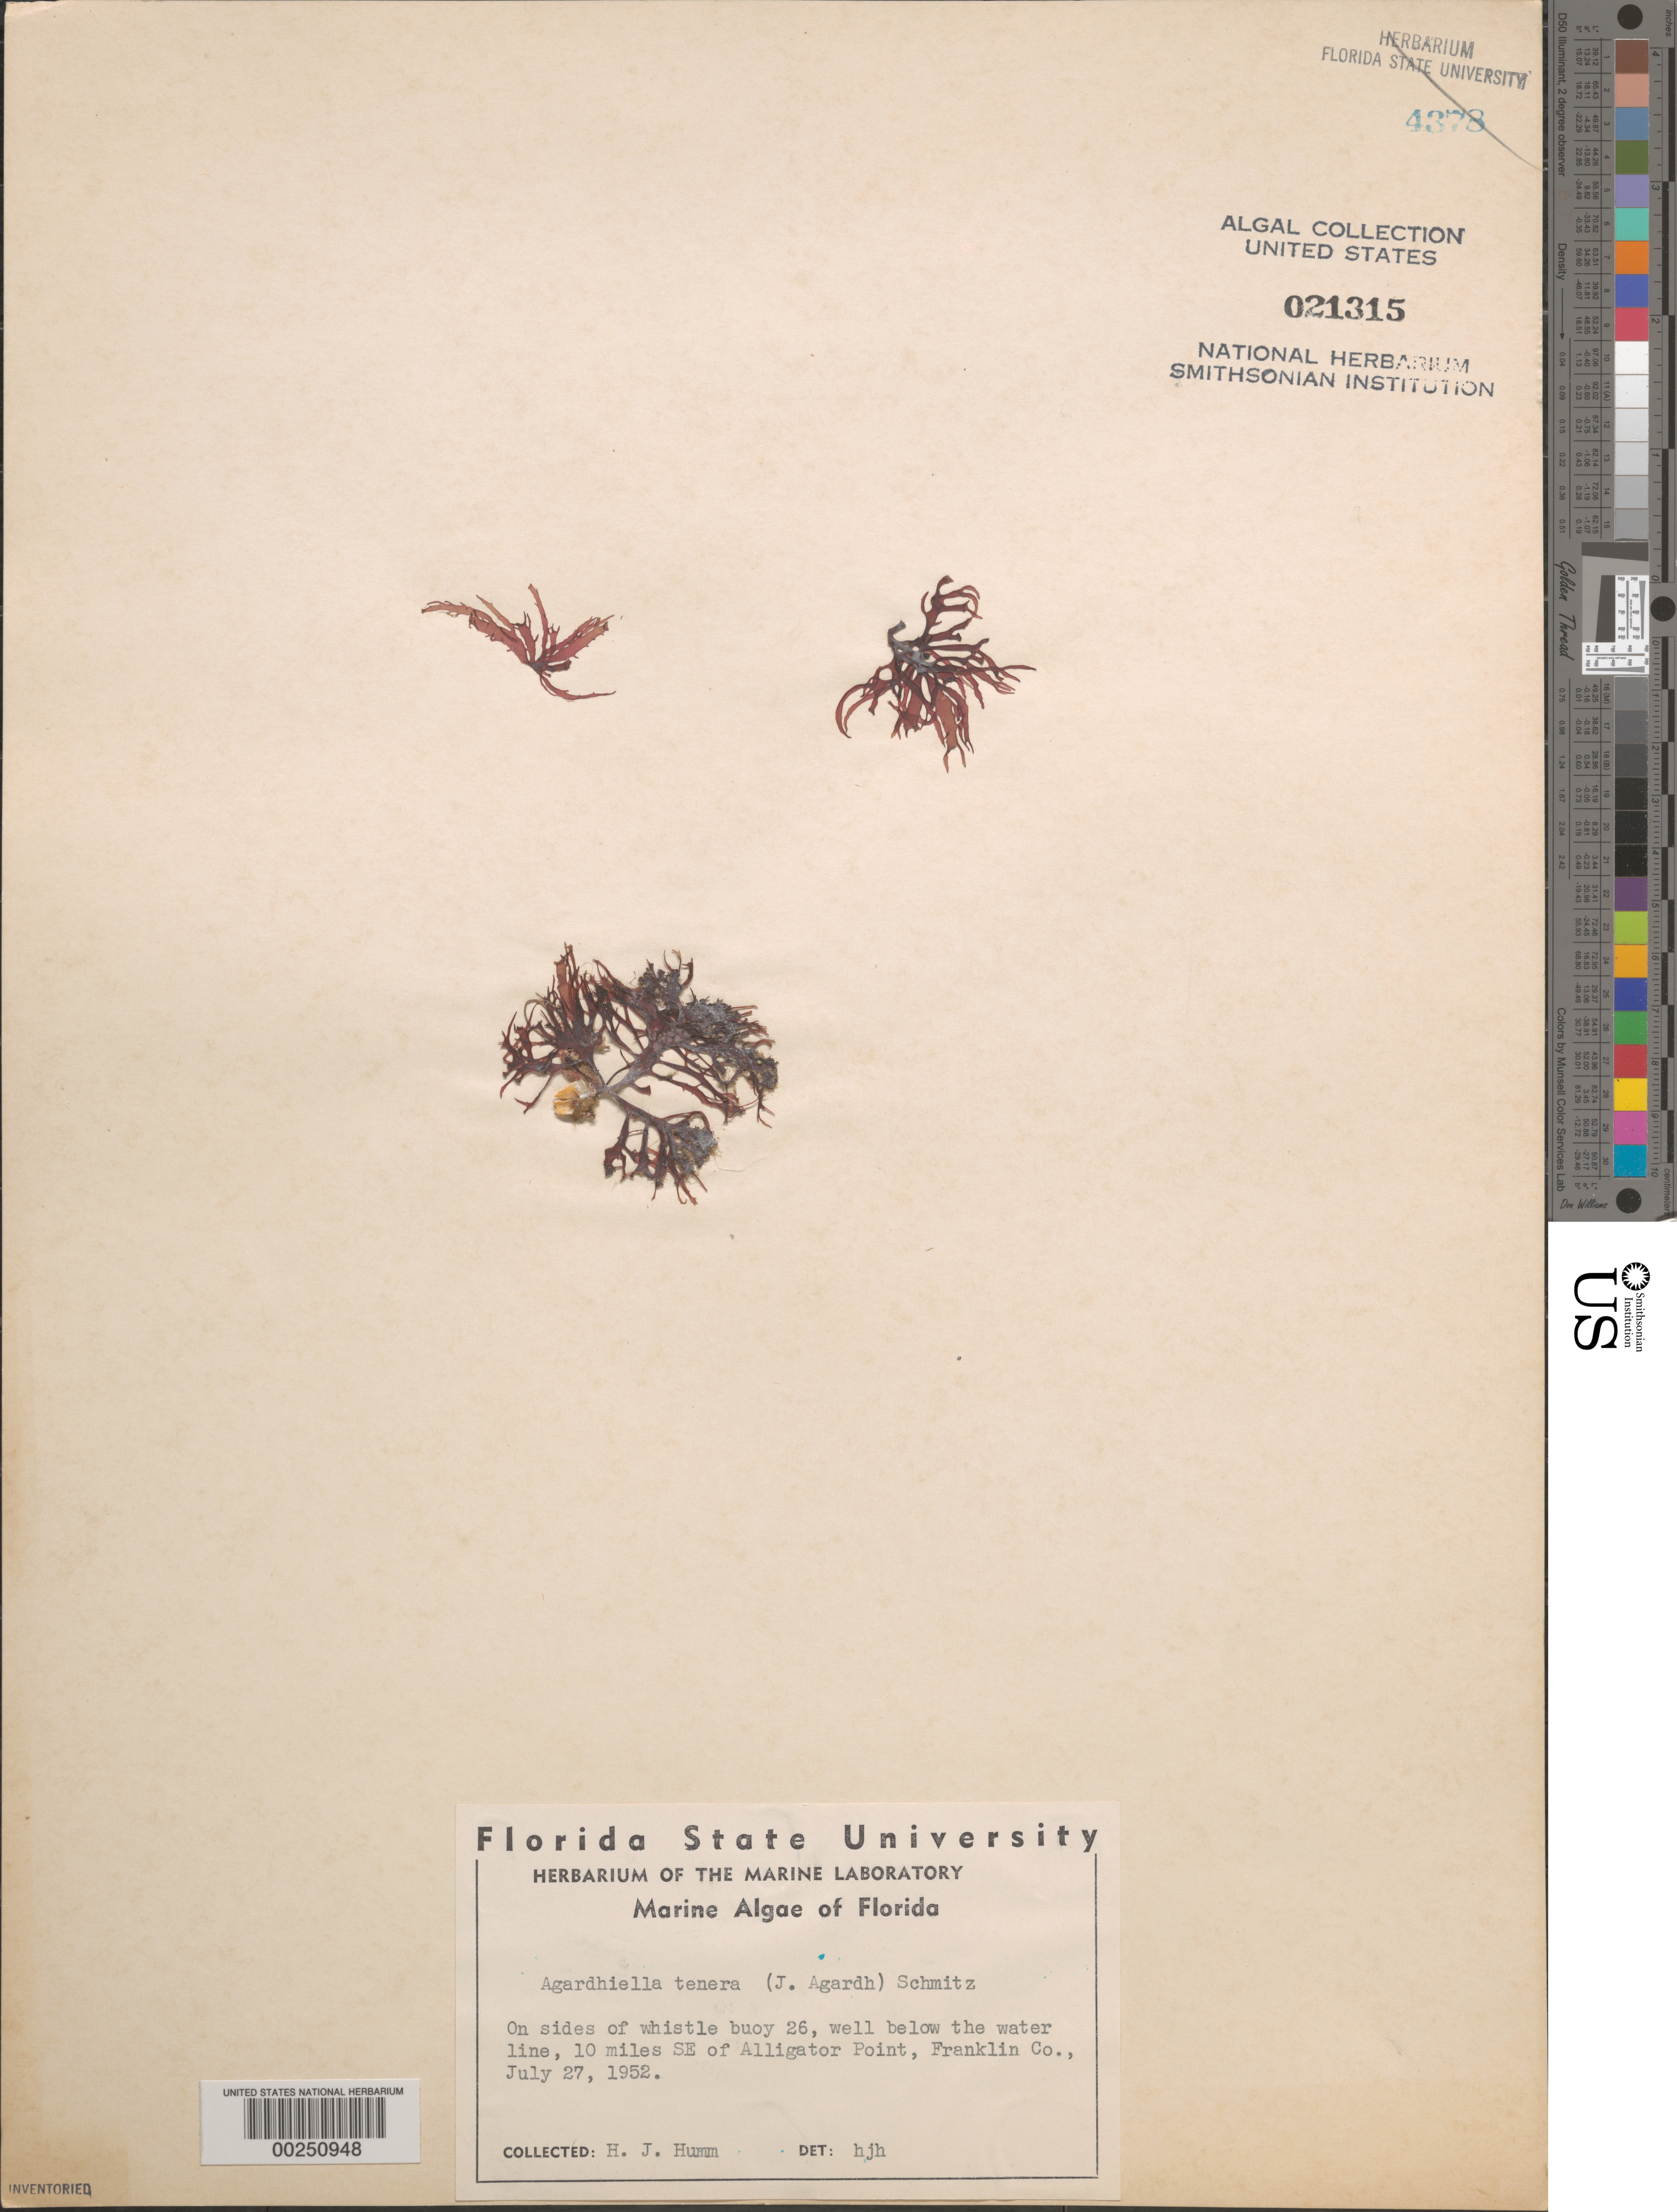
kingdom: Plantae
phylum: Rhodophyta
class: Florideophyceae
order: Gigartinales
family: Solieriaceae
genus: Agardhiella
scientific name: Agardhiella tenera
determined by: Humm, Harold J.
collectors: H. J. Humm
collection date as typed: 27 Jul 1952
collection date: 1952-07-27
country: United States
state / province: Florida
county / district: Franklin County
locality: Whistle buoy 26, 10 miles southeast of Alligator Point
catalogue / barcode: US 21315